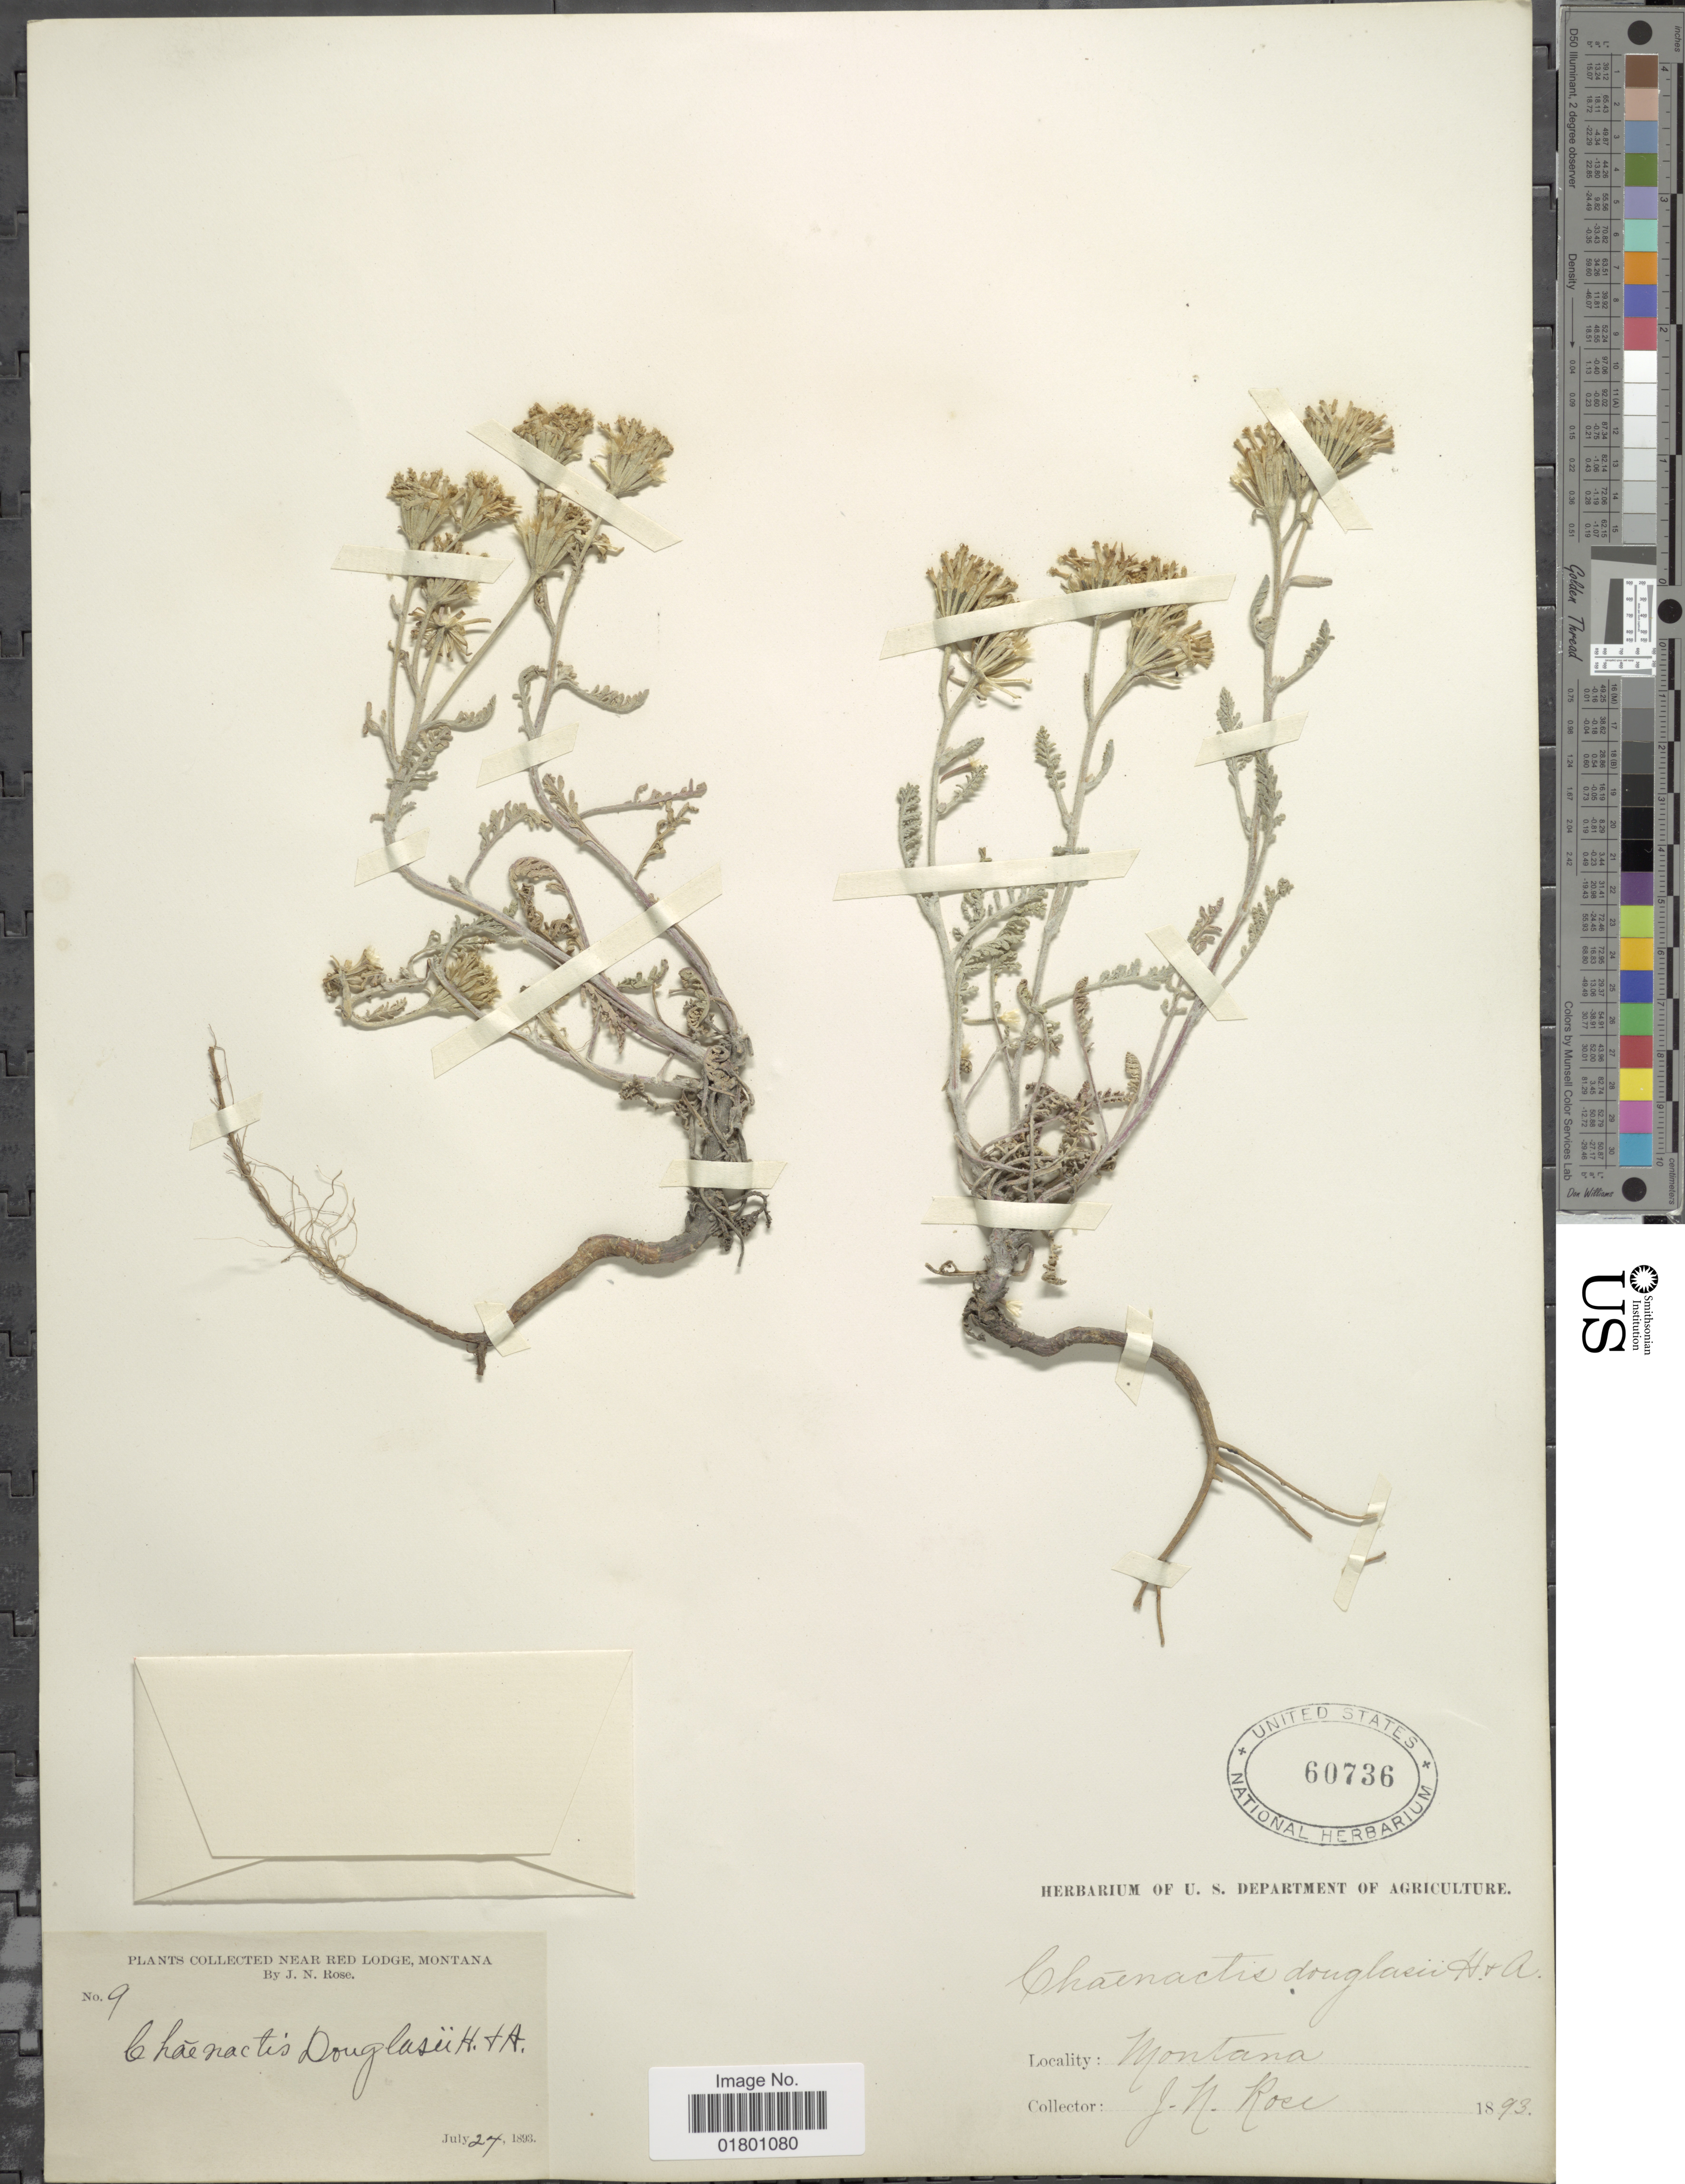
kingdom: Plantae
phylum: Tracheophyta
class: Magnoliopsida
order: Asterales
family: Asteraceae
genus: Chaenactis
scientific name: Chaenactis douglasii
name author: Hook. & Arn.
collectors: J. N. Rose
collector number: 9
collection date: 1893-07-24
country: United States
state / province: Montana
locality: Near Red Lodge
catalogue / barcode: US 60736